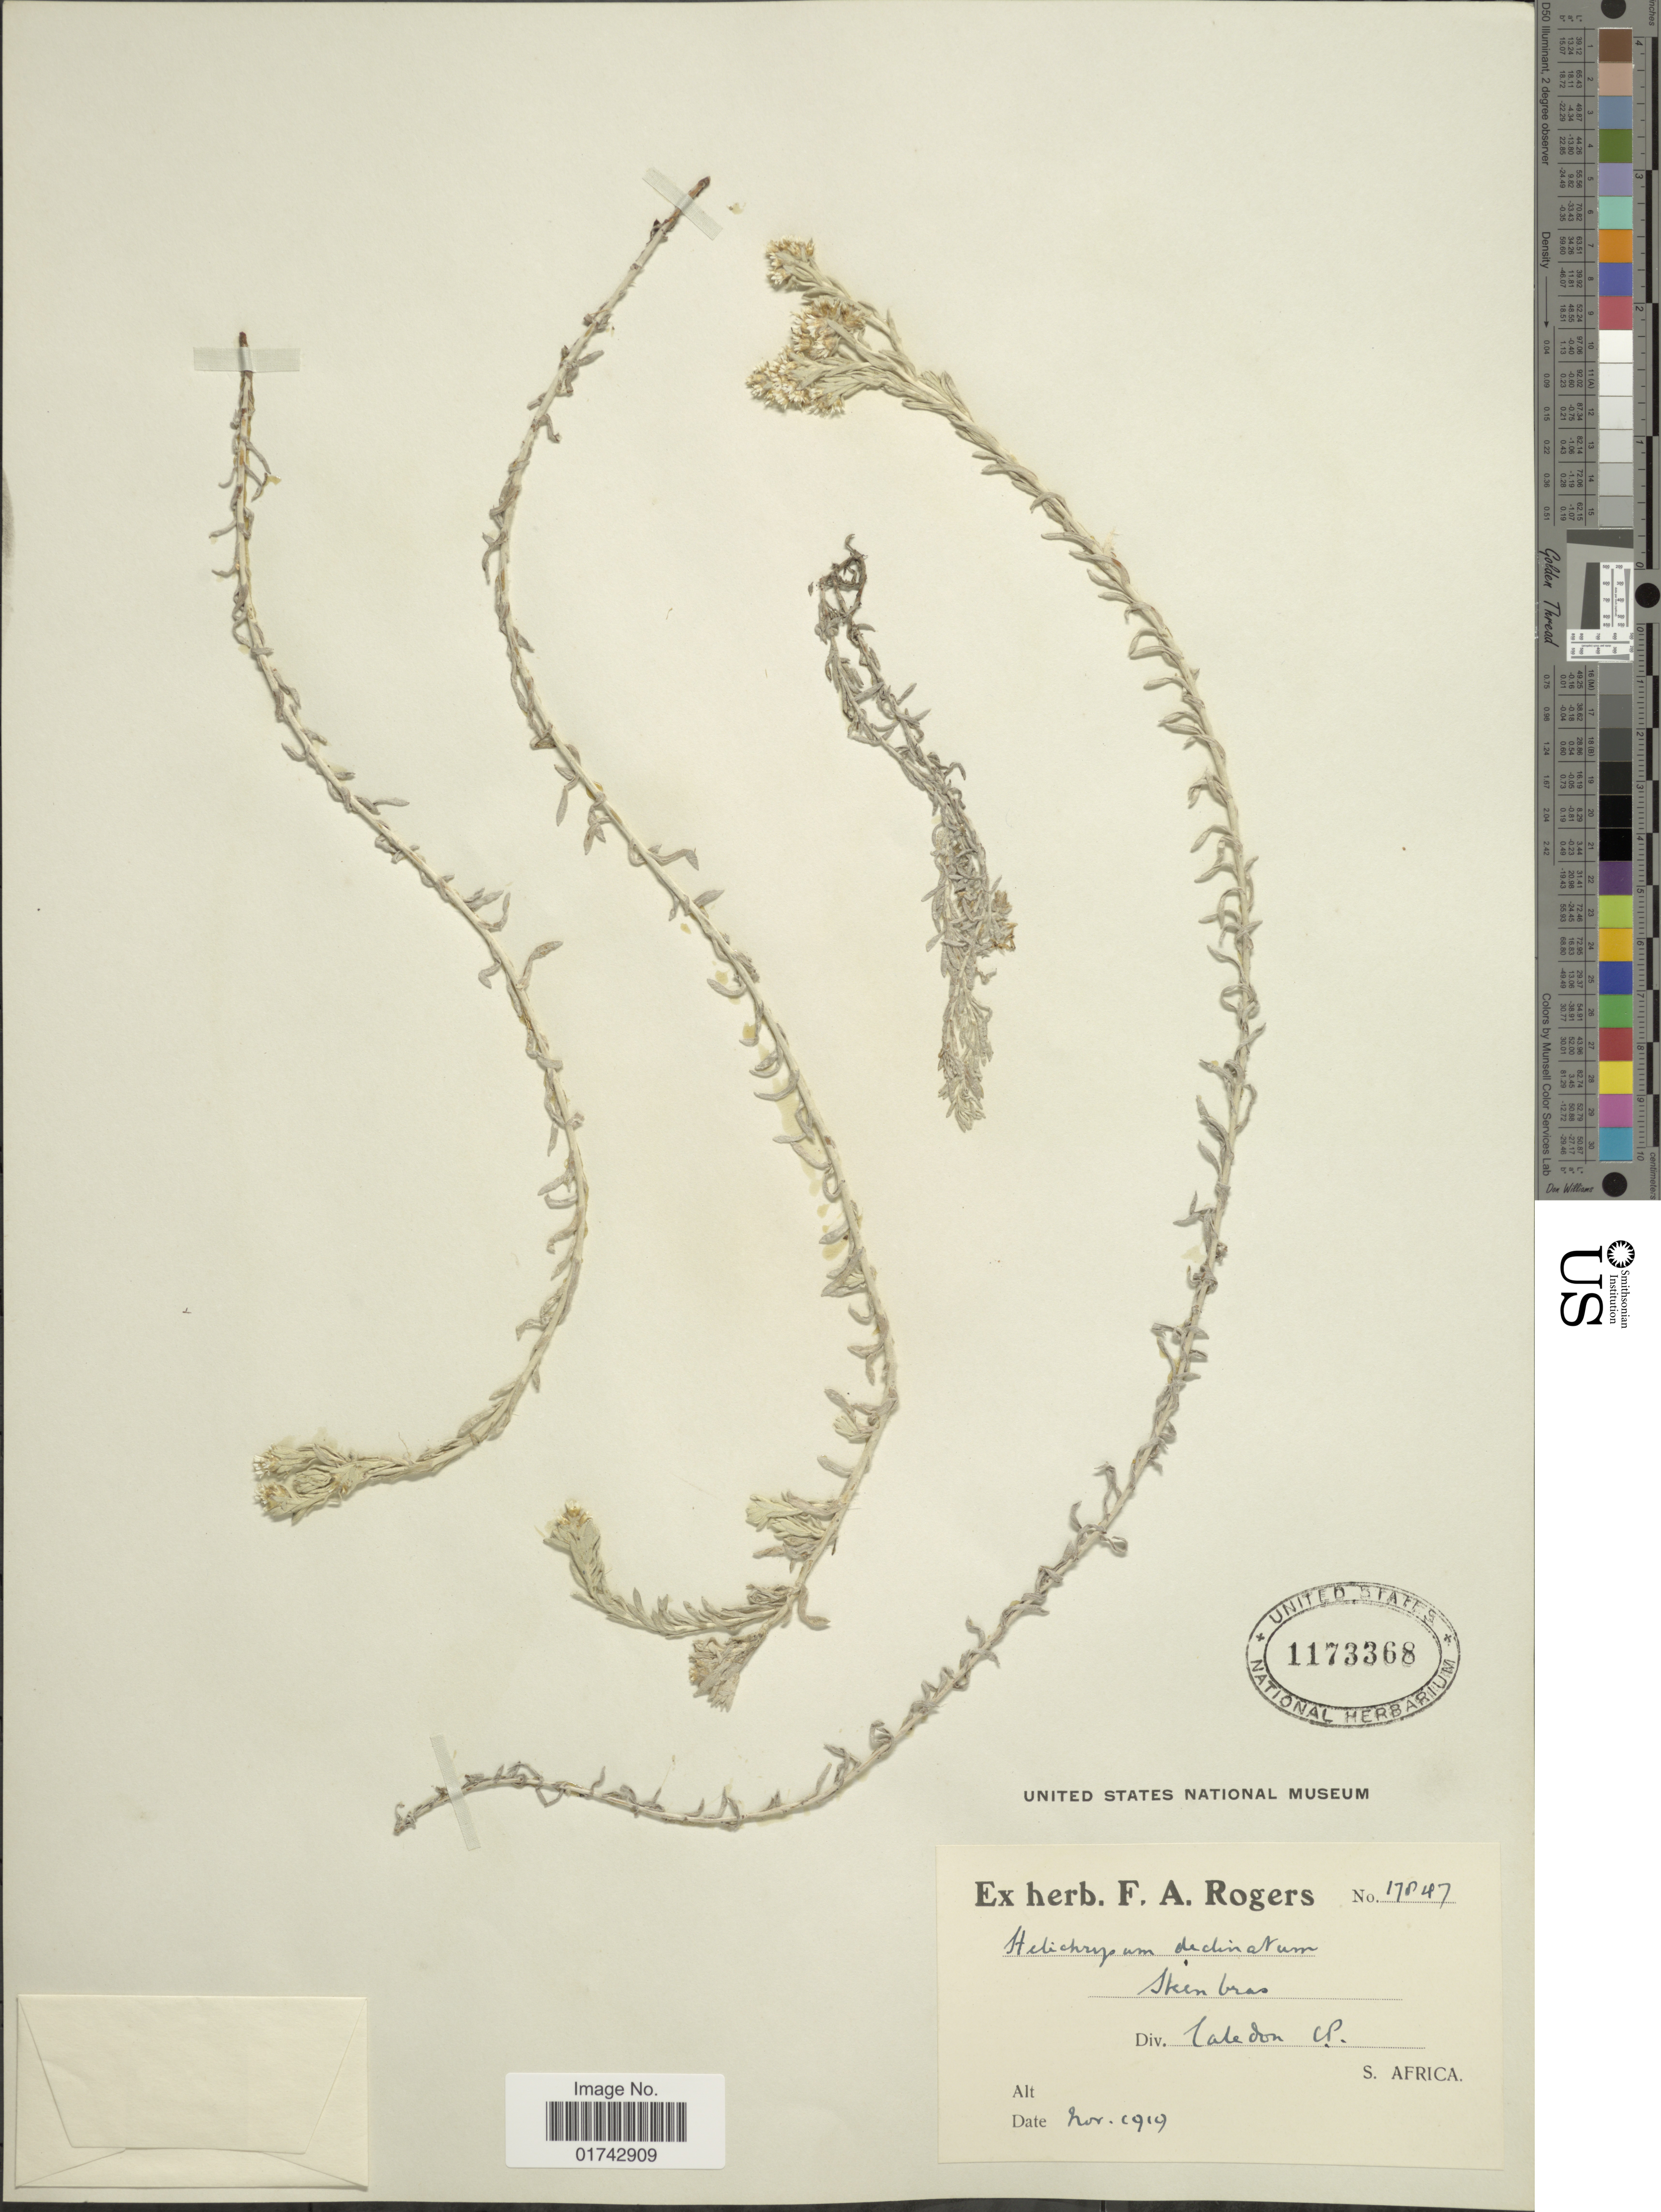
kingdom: Plantae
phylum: Tracheophyta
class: Magnoliopsida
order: Asterales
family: Asteraceae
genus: Helichrysum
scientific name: Helichrysum declinatum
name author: Less.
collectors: ex herb. F. A. Rogers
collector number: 17847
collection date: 1919-11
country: South Africa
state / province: Western Cape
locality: Skin bras, Div. Caledon CP.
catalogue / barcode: US 1173368